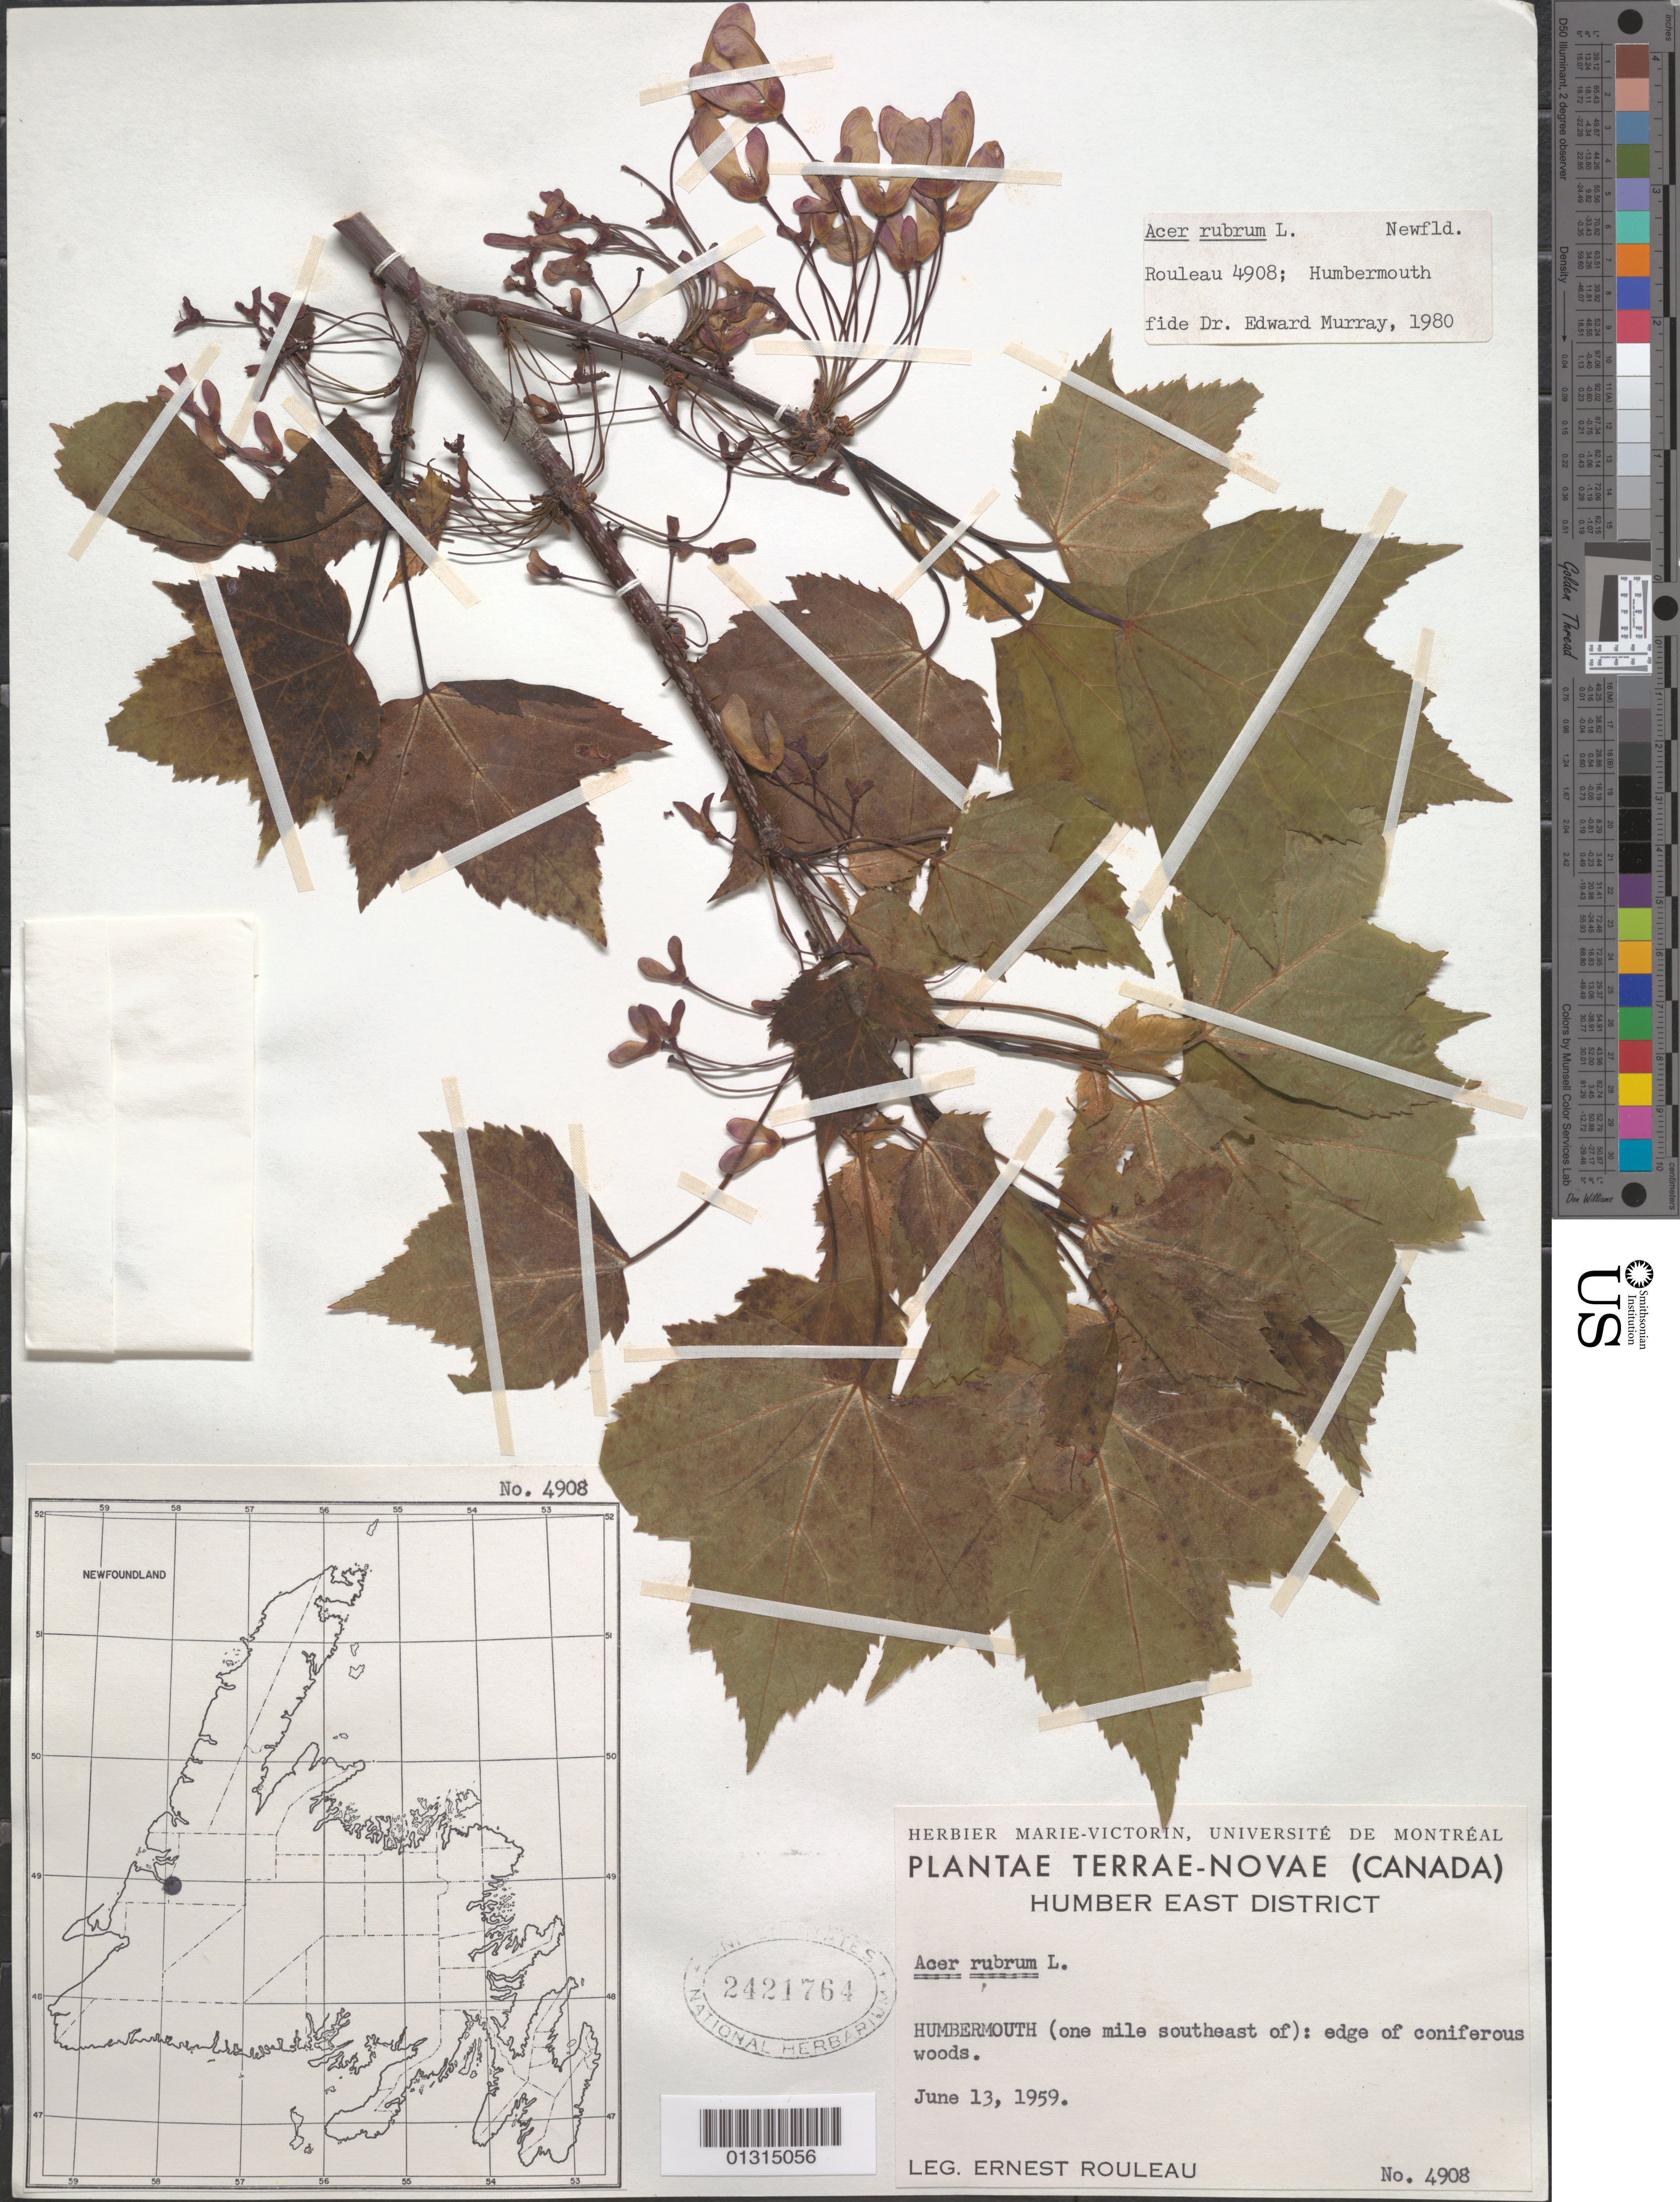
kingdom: Plantae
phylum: Tracheophyta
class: Magnoliopsida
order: Sapindales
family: Sapindaceae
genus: Acer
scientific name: Acer rubrum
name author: L.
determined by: Murray, Edward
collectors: E. Rouleau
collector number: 4908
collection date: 1959-06-13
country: Canada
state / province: Newfoundland and Labrador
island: Newfoundland Island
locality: Humber East District, one mile SE of Humbermouth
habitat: Edge of coniferous woods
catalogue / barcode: US 2421764